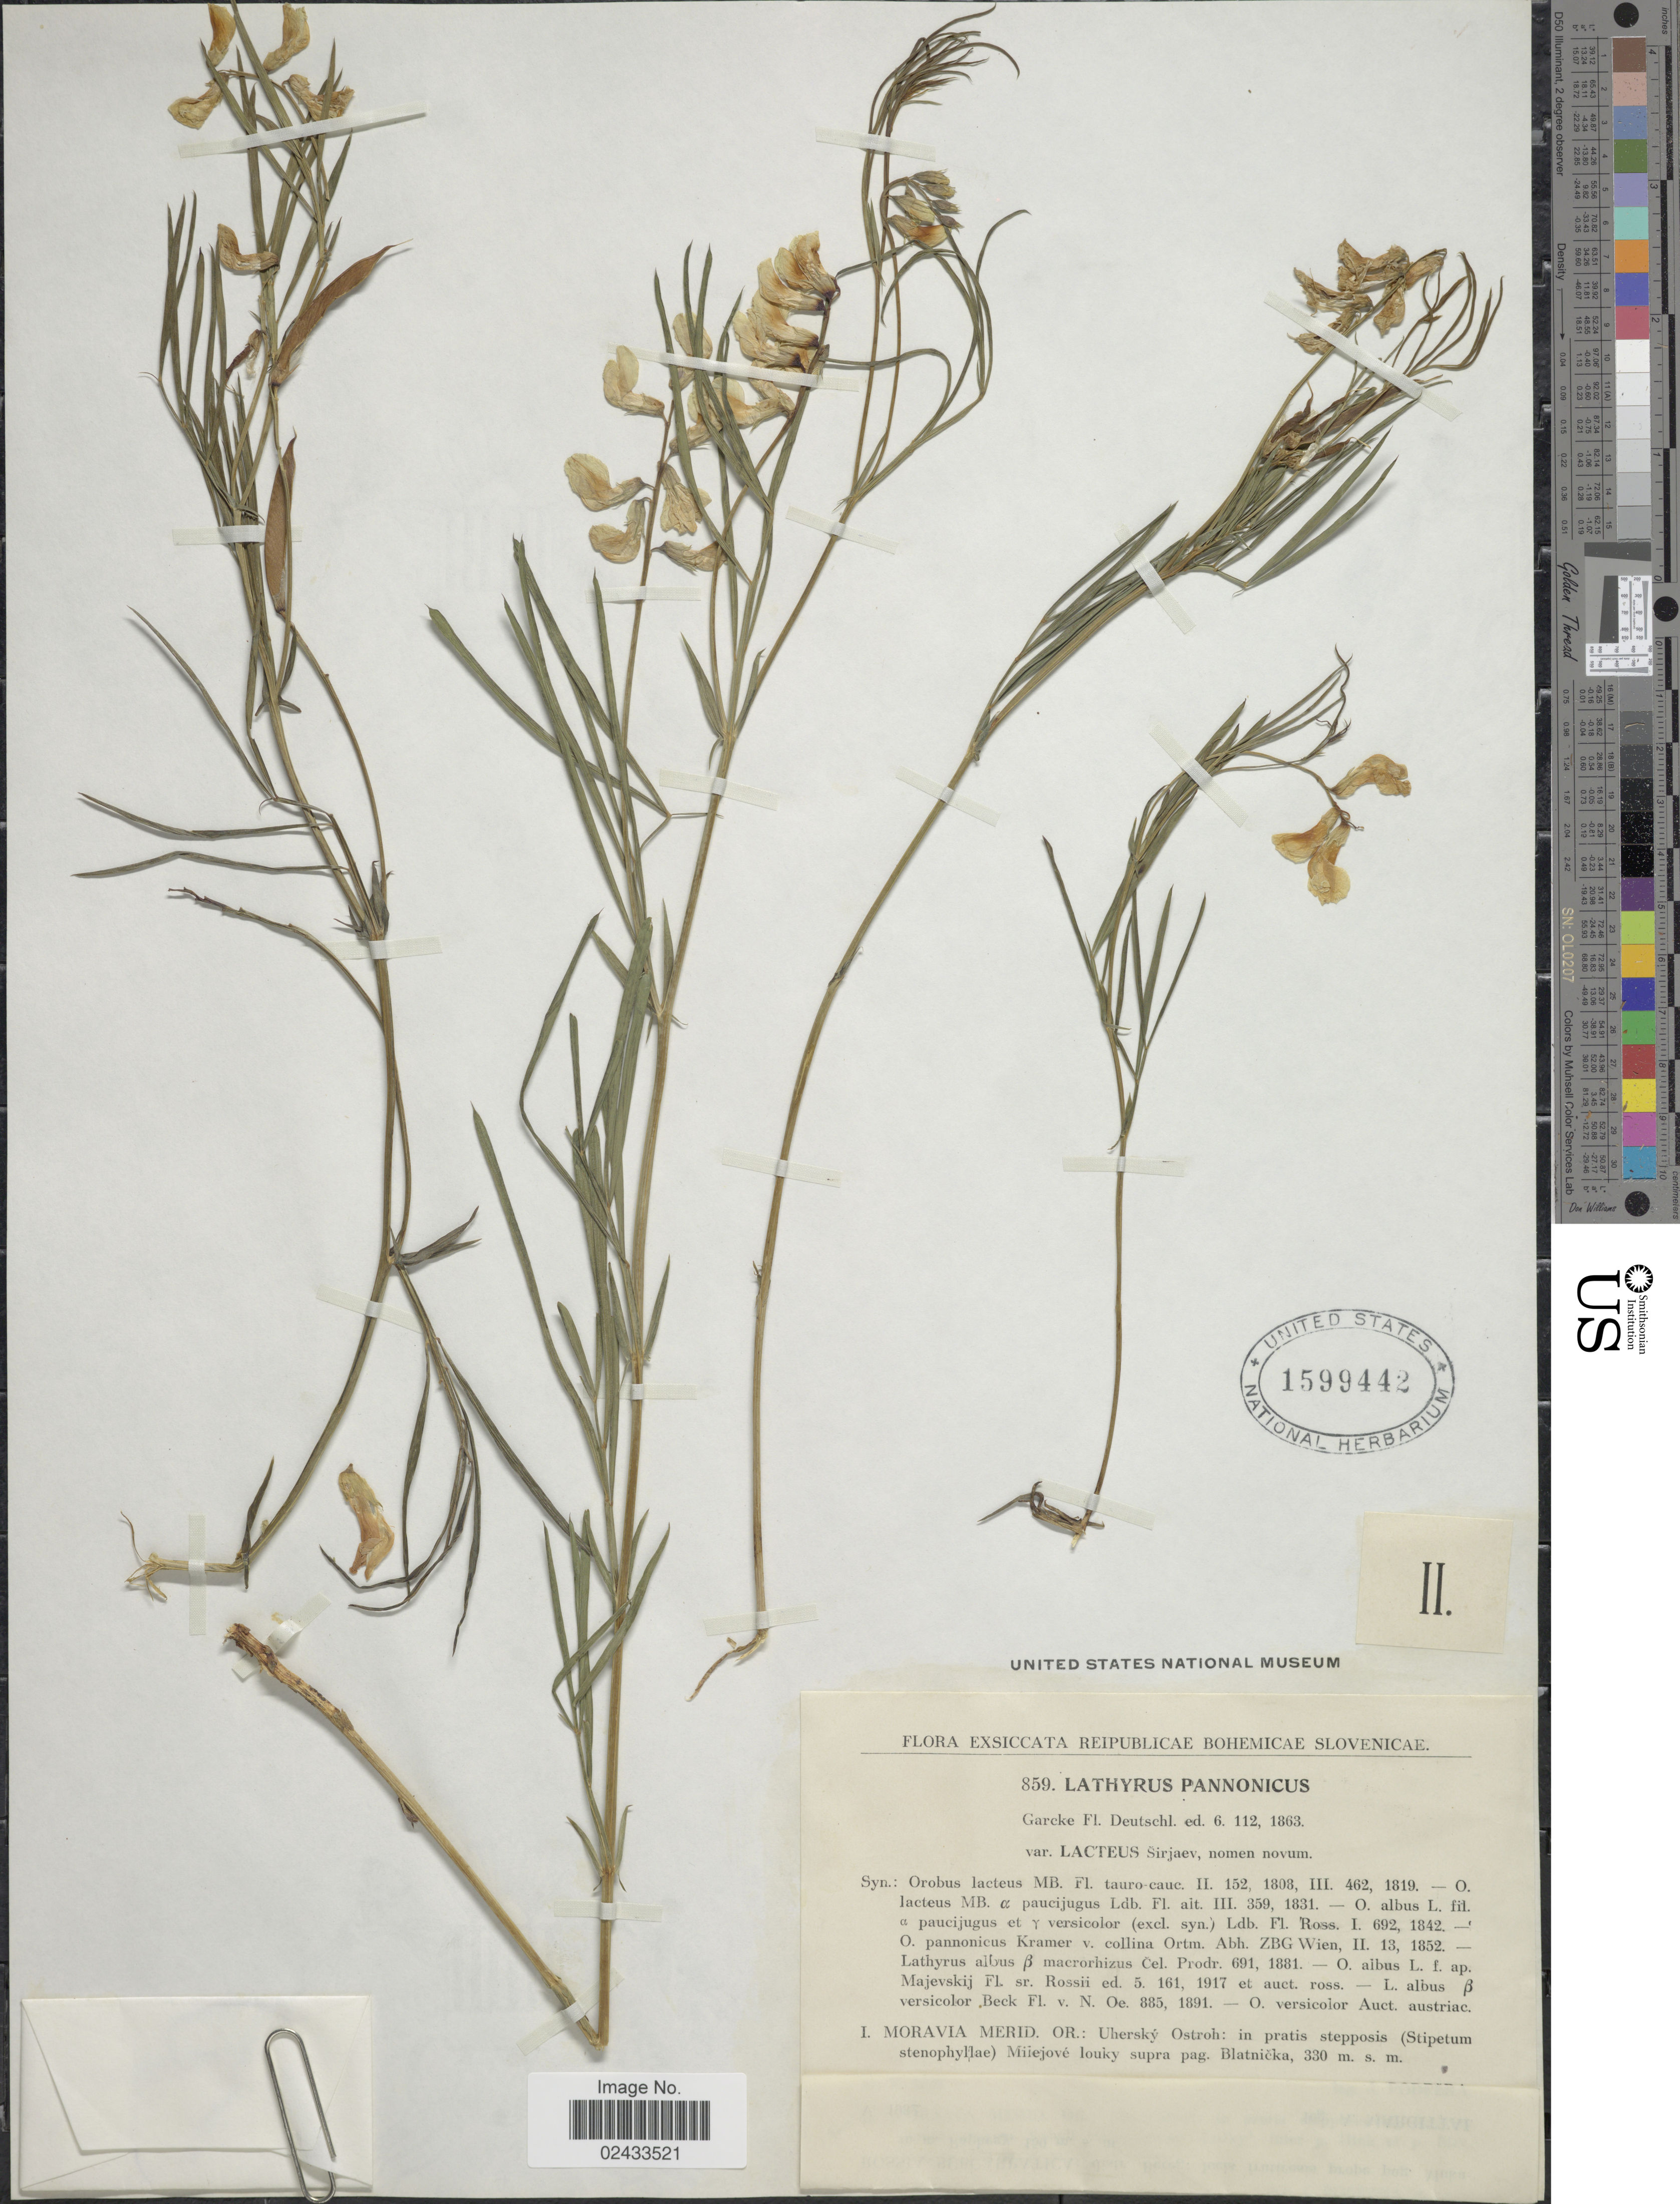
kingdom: Plantae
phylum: Tracheophyta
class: Magnoliopsida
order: Fabales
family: Fabaceae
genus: Lathyrus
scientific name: Lathyrus pannonicus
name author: (Jacq.) Garcke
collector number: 859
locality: Reipublicae Bohemicae Slovenicae, Moravia merid. or: Uhersky Ostroh: in pratis Stepposis (Stipetum stenophyllae) Millejove Louky supra pag, Blatnicka.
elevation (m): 330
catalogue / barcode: US 1599442